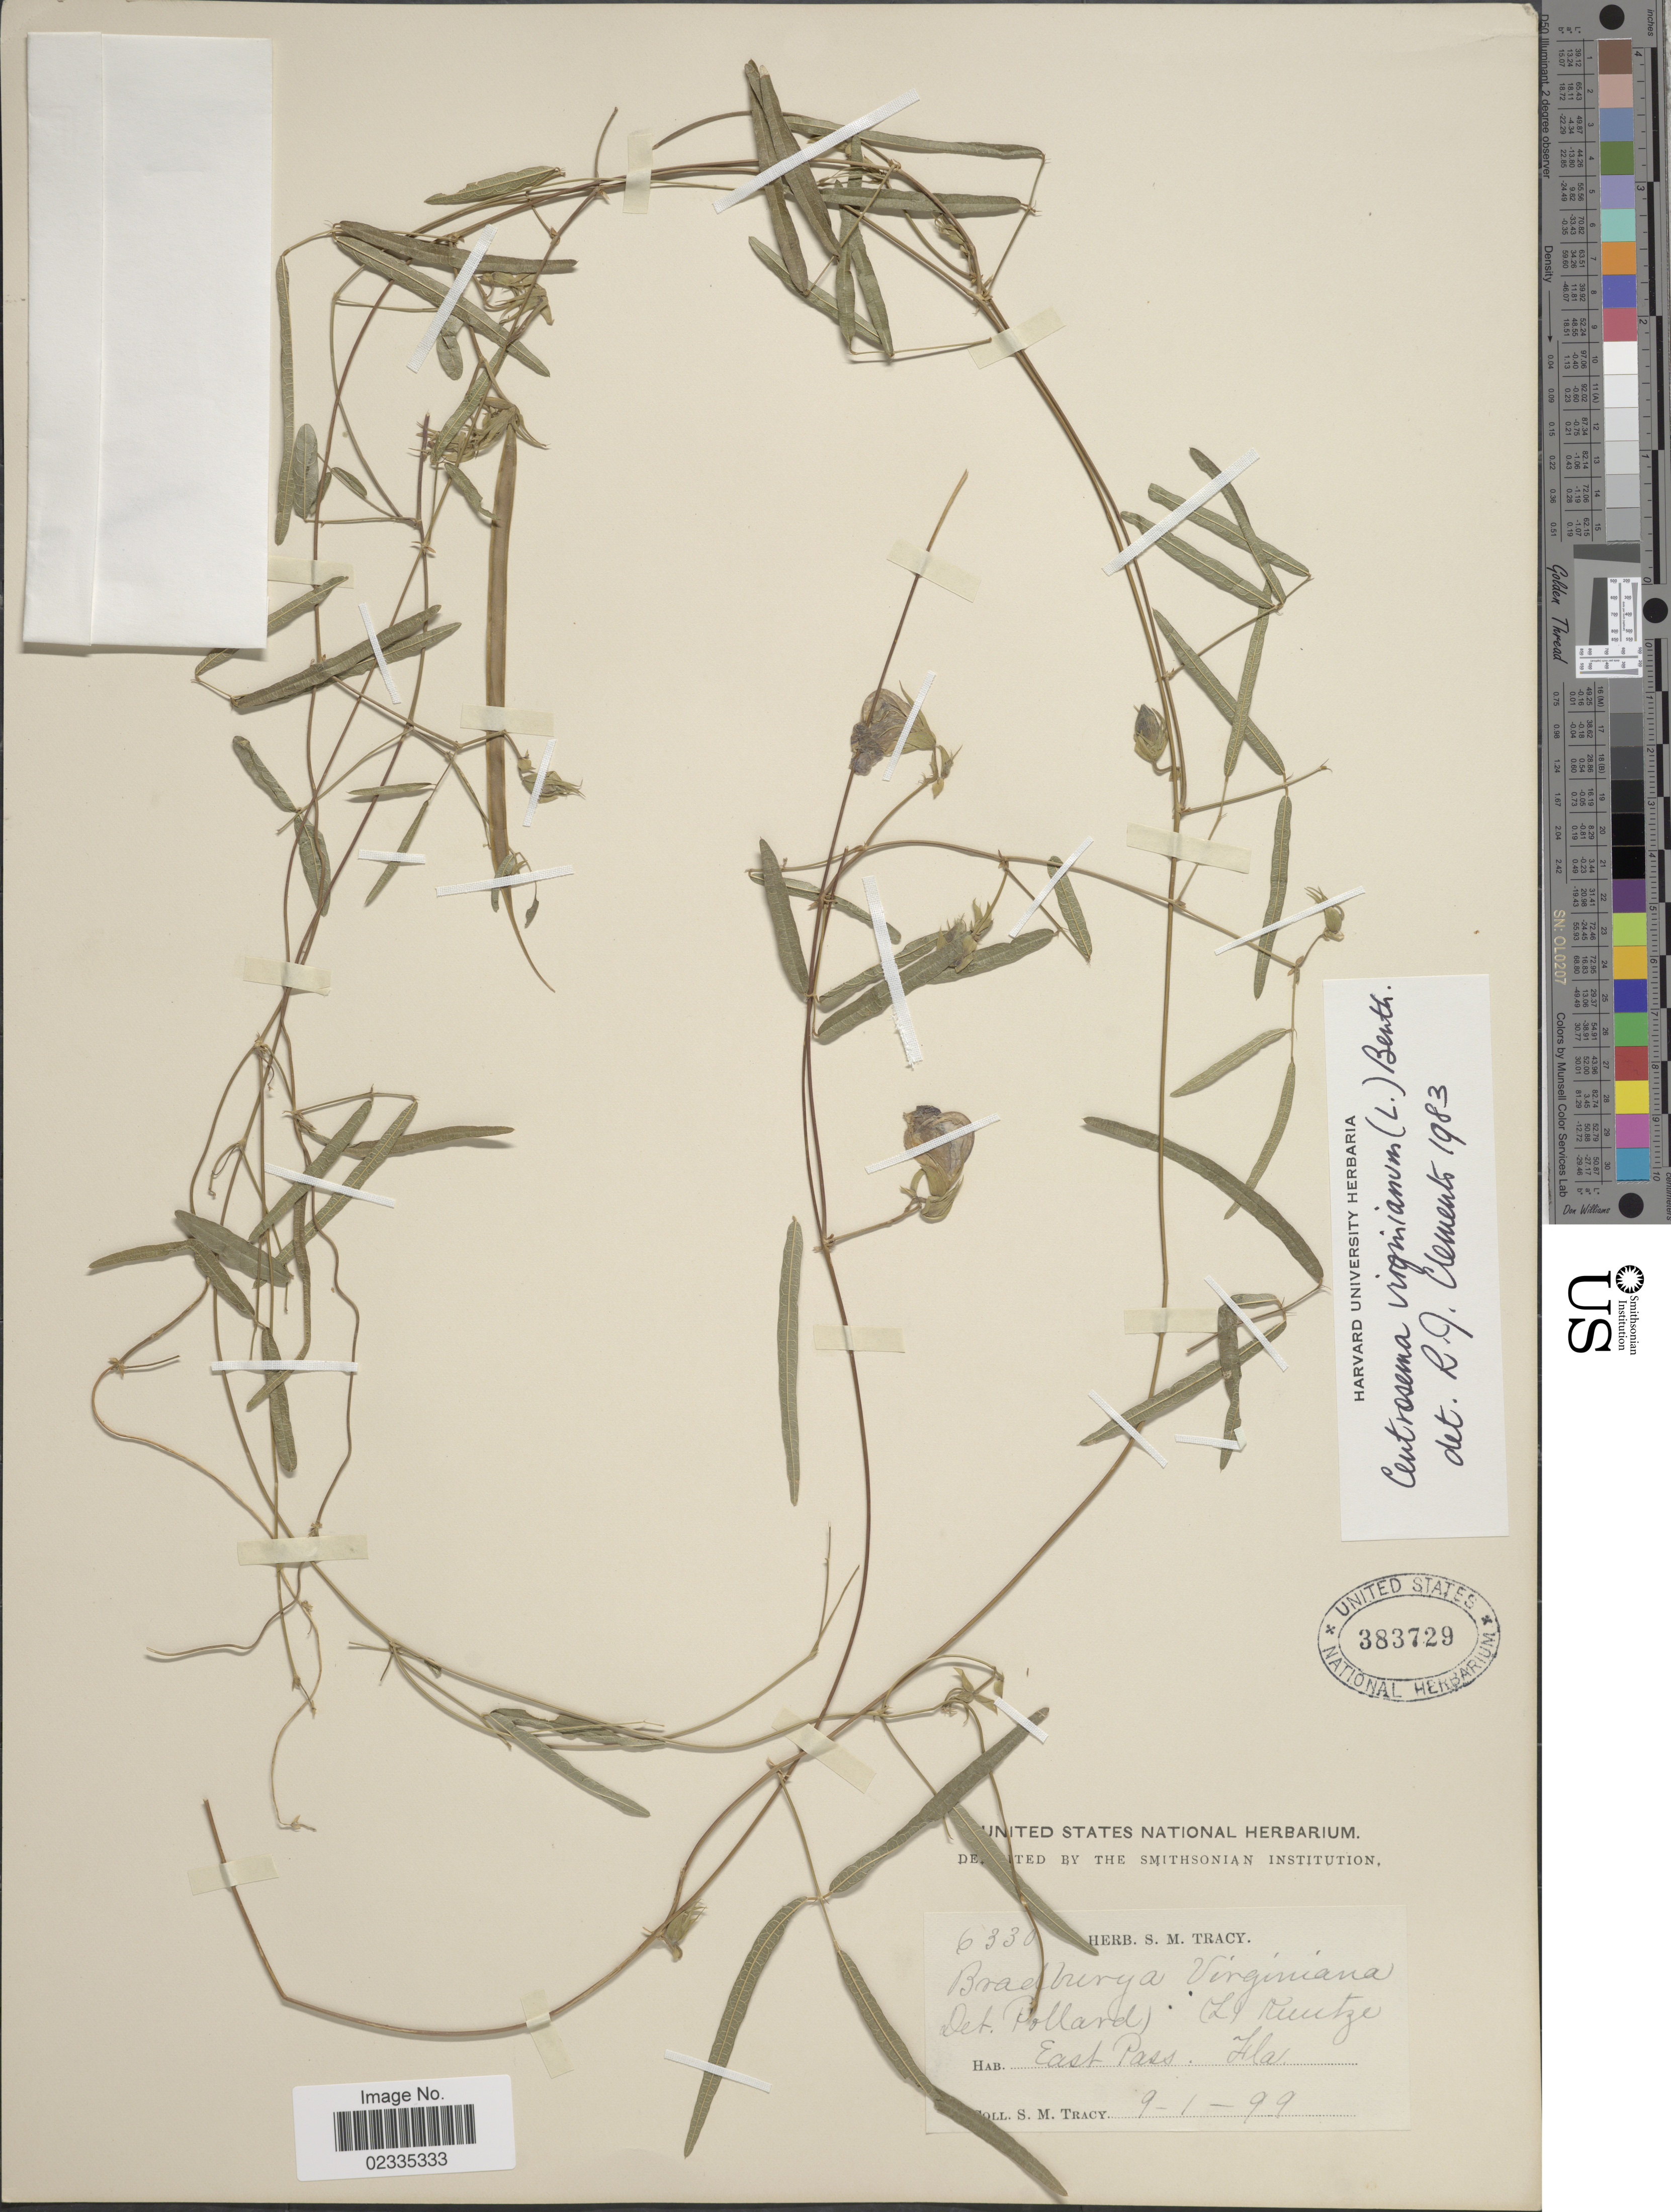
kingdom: Plantae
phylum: Tracheophyta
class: Magnoliopsida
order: Fabales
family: Fabaceae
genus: Centrosema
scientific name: Centrosema virginianum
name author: (L.) Benth.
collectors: S. M. Tracy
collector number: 6330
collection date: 1899-09-01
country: United States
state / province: Florida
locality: East Pass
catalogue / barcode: US 383729